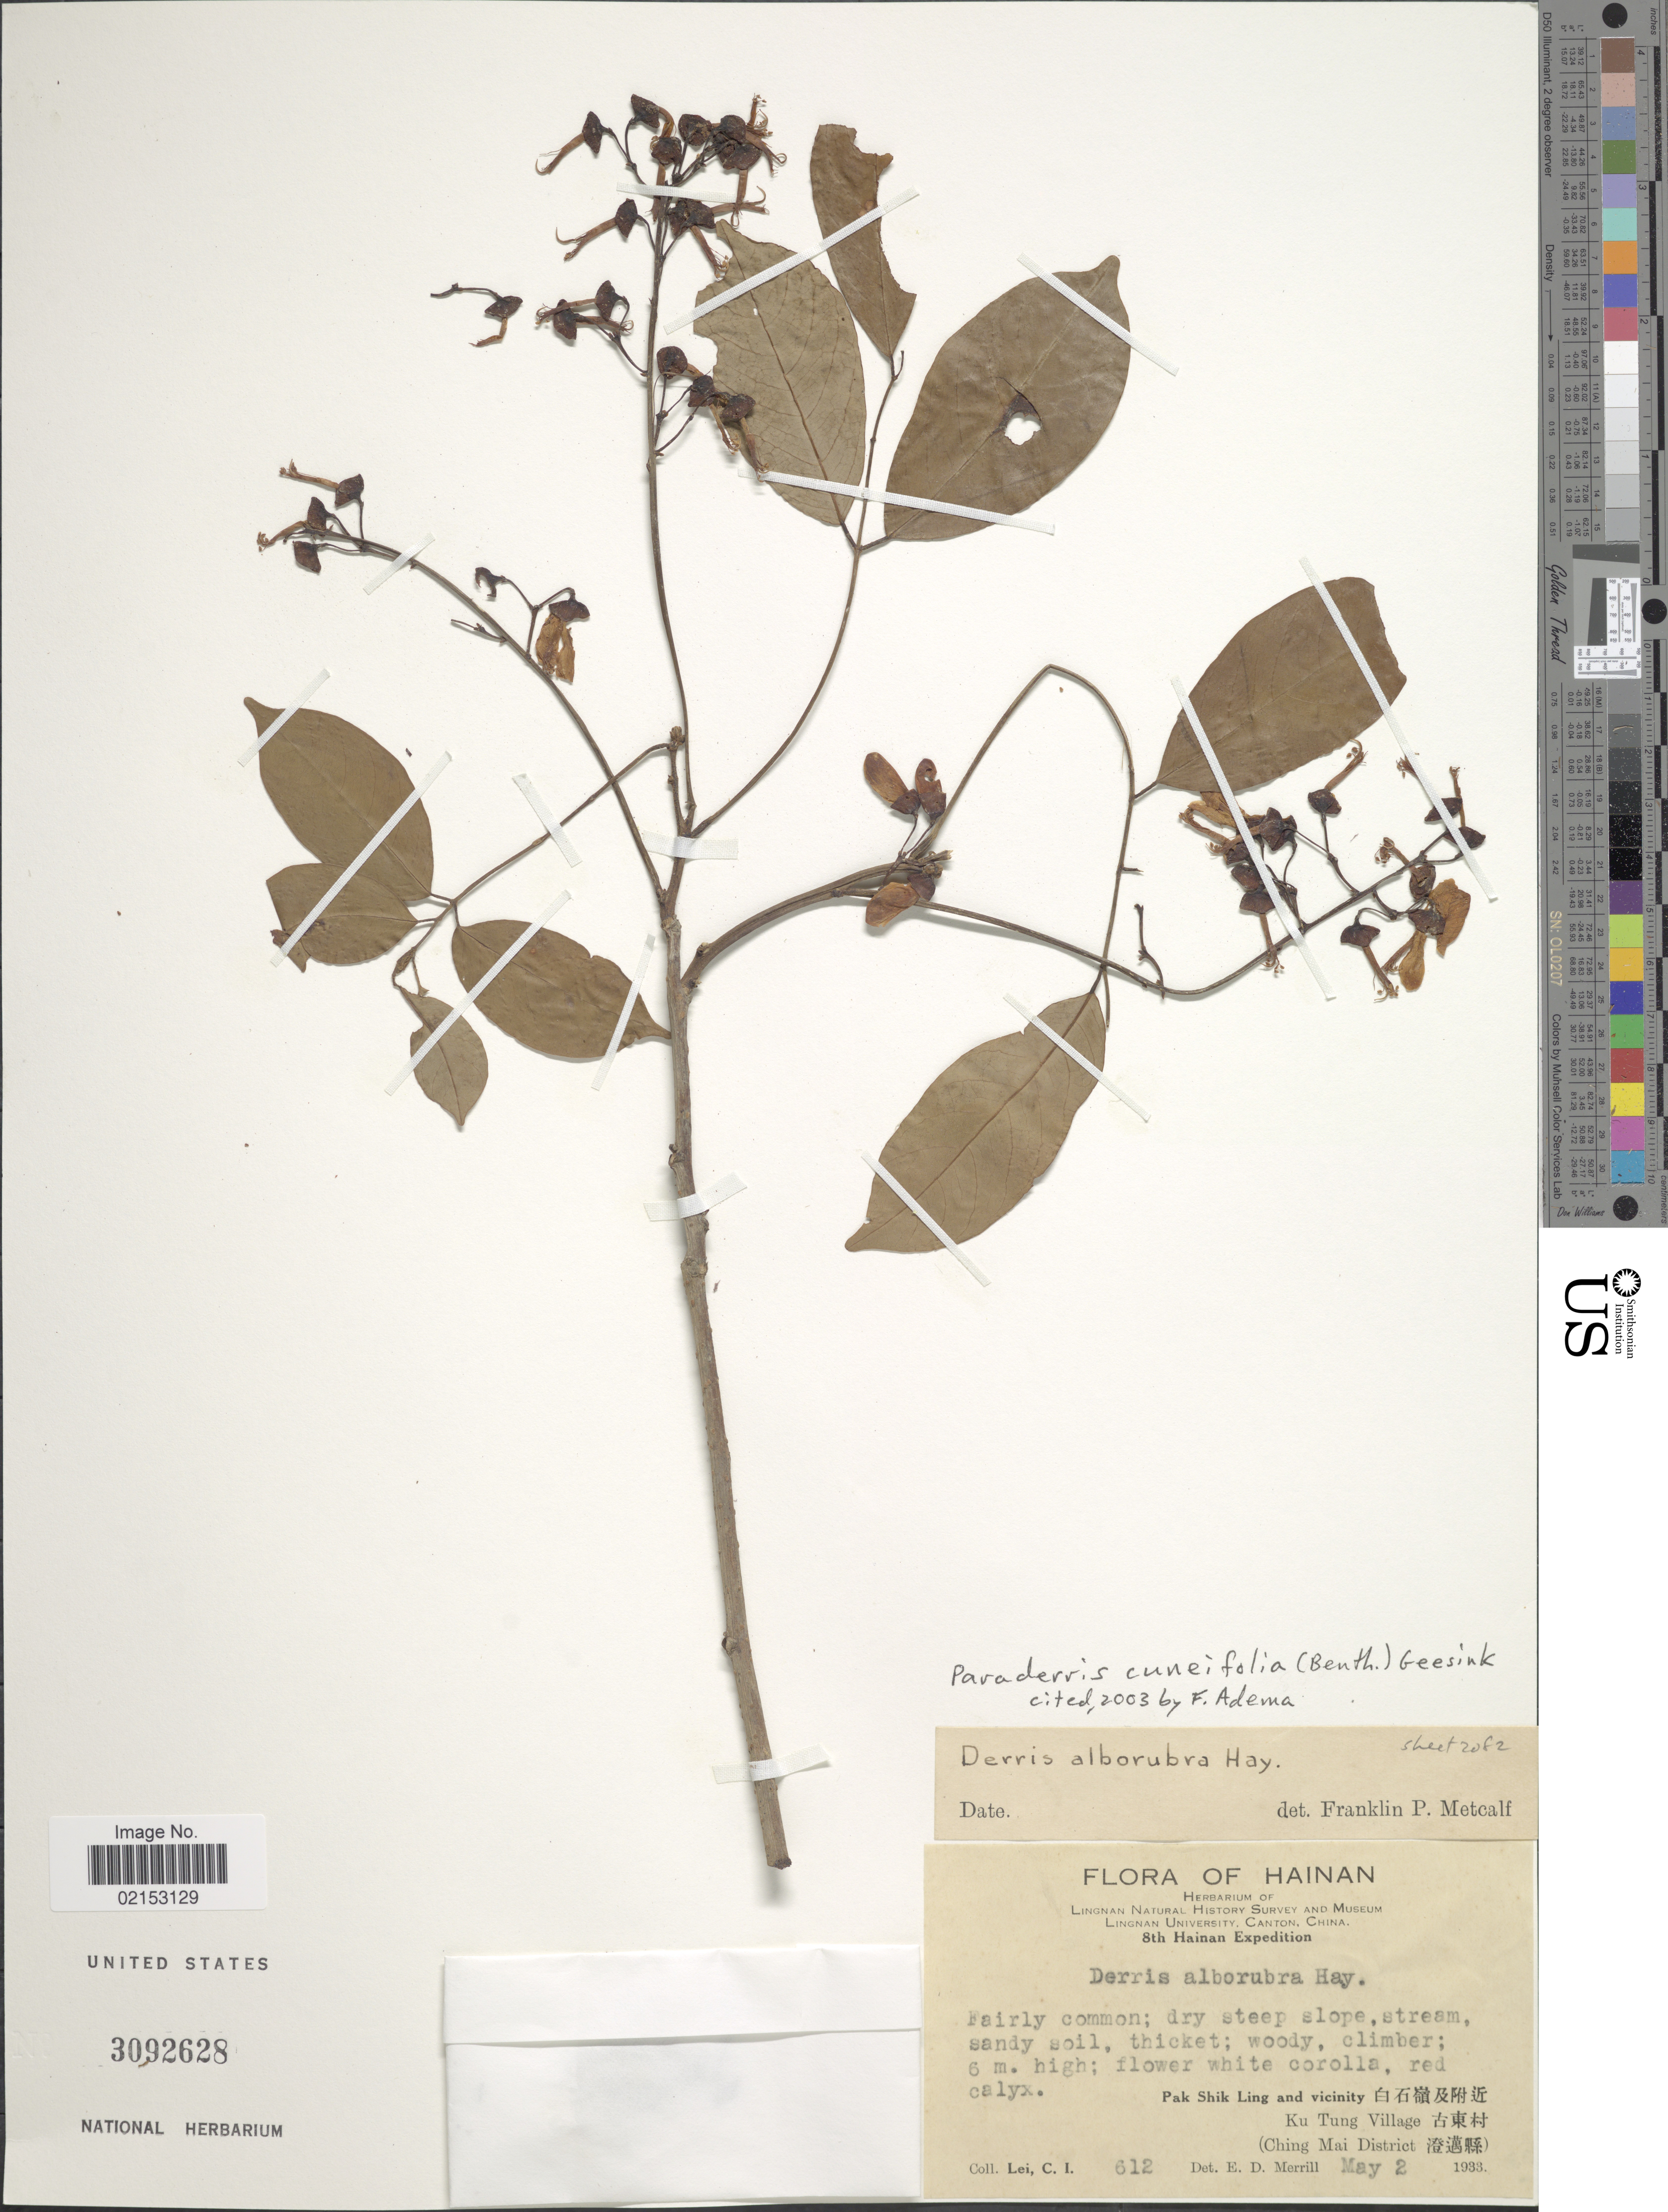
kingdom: Plantae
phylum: Tracheophyta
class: Magnoliopsida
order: Fabales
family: Fabaceae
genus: Derris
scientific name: Derris cuneifolia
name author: Benth.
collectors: C. I. Lei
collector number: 612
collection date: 1933-05-02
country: China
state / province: Hainan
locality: Dry steep slope, stream, Pak Shik Ling and vicinity, Ku Tung Village (Ching Mai District).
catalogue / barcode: US 3092628